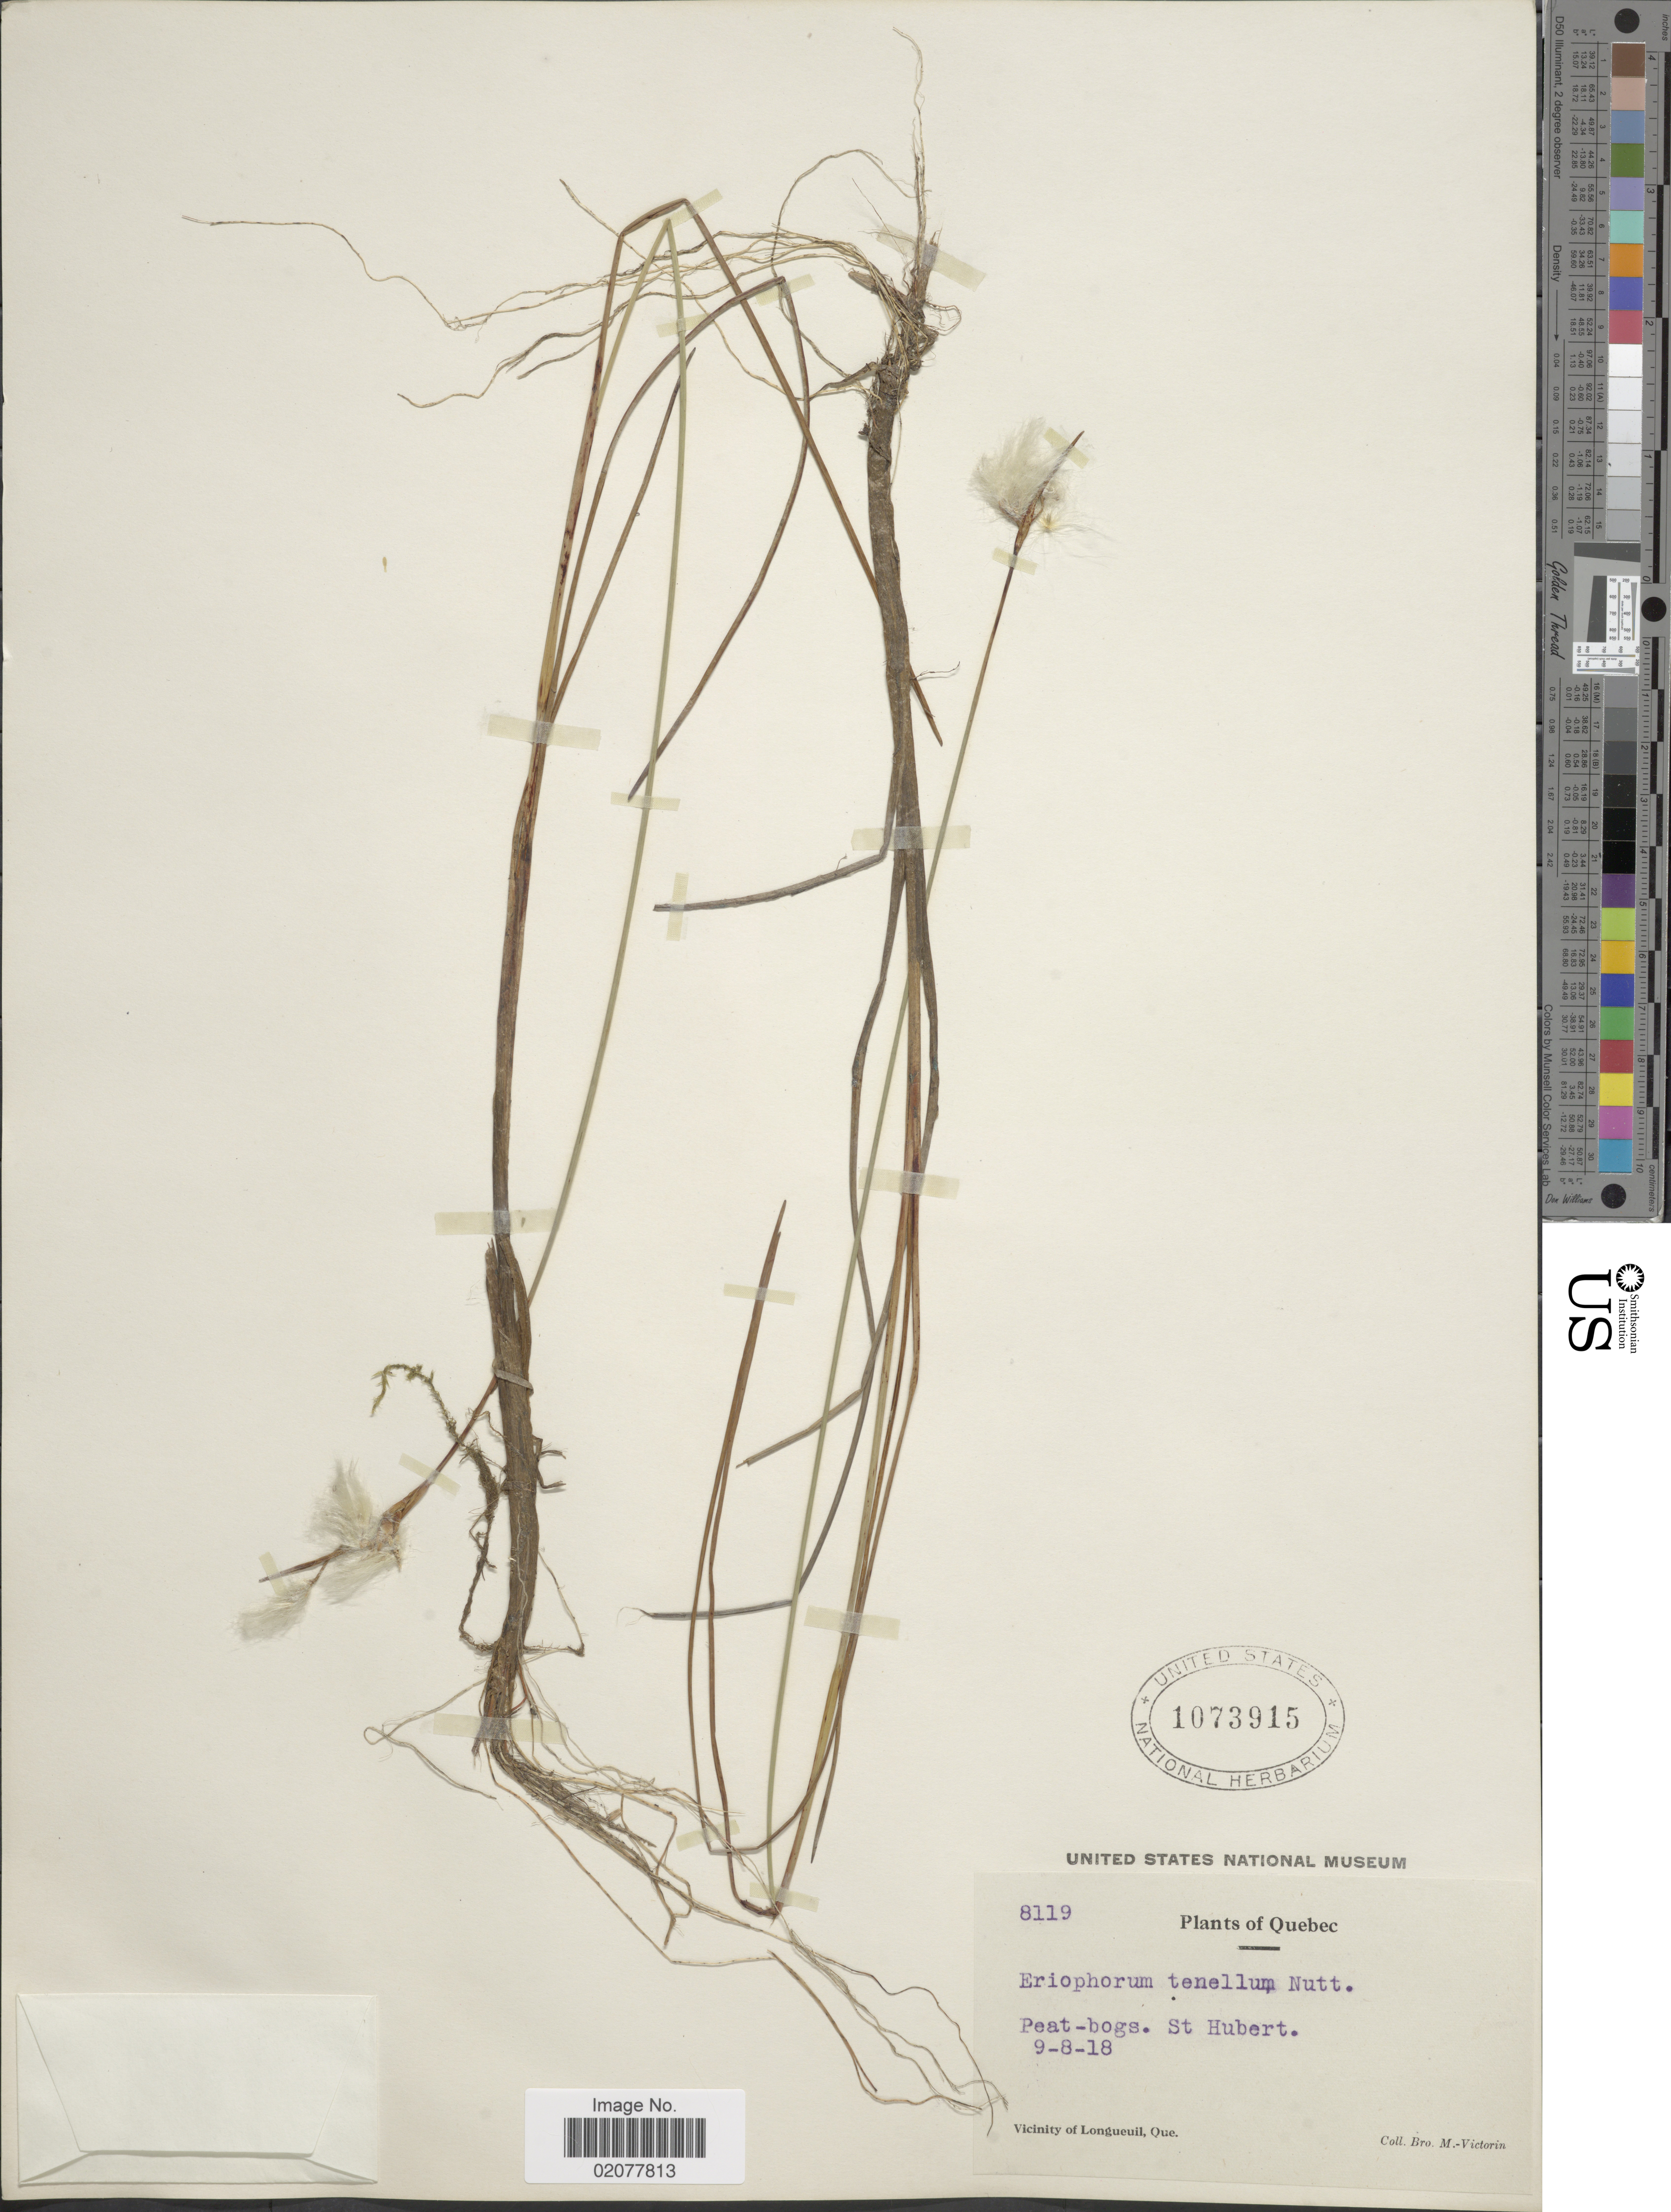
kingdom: Plantae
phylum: Tracheophyta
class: Liliopsida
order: Poales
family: Cyperaceae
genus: Eriophorum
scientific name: Eriophorum tenellum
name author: Nutt.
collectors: Fr. Marie-Victorin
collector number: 8119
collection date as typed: Transcribed d/m/y: 9/8/18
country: Canada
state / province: Quebec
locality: Peat-bogs. St. Hubert. Vicinity of Longueuil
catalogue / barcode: US 1073915